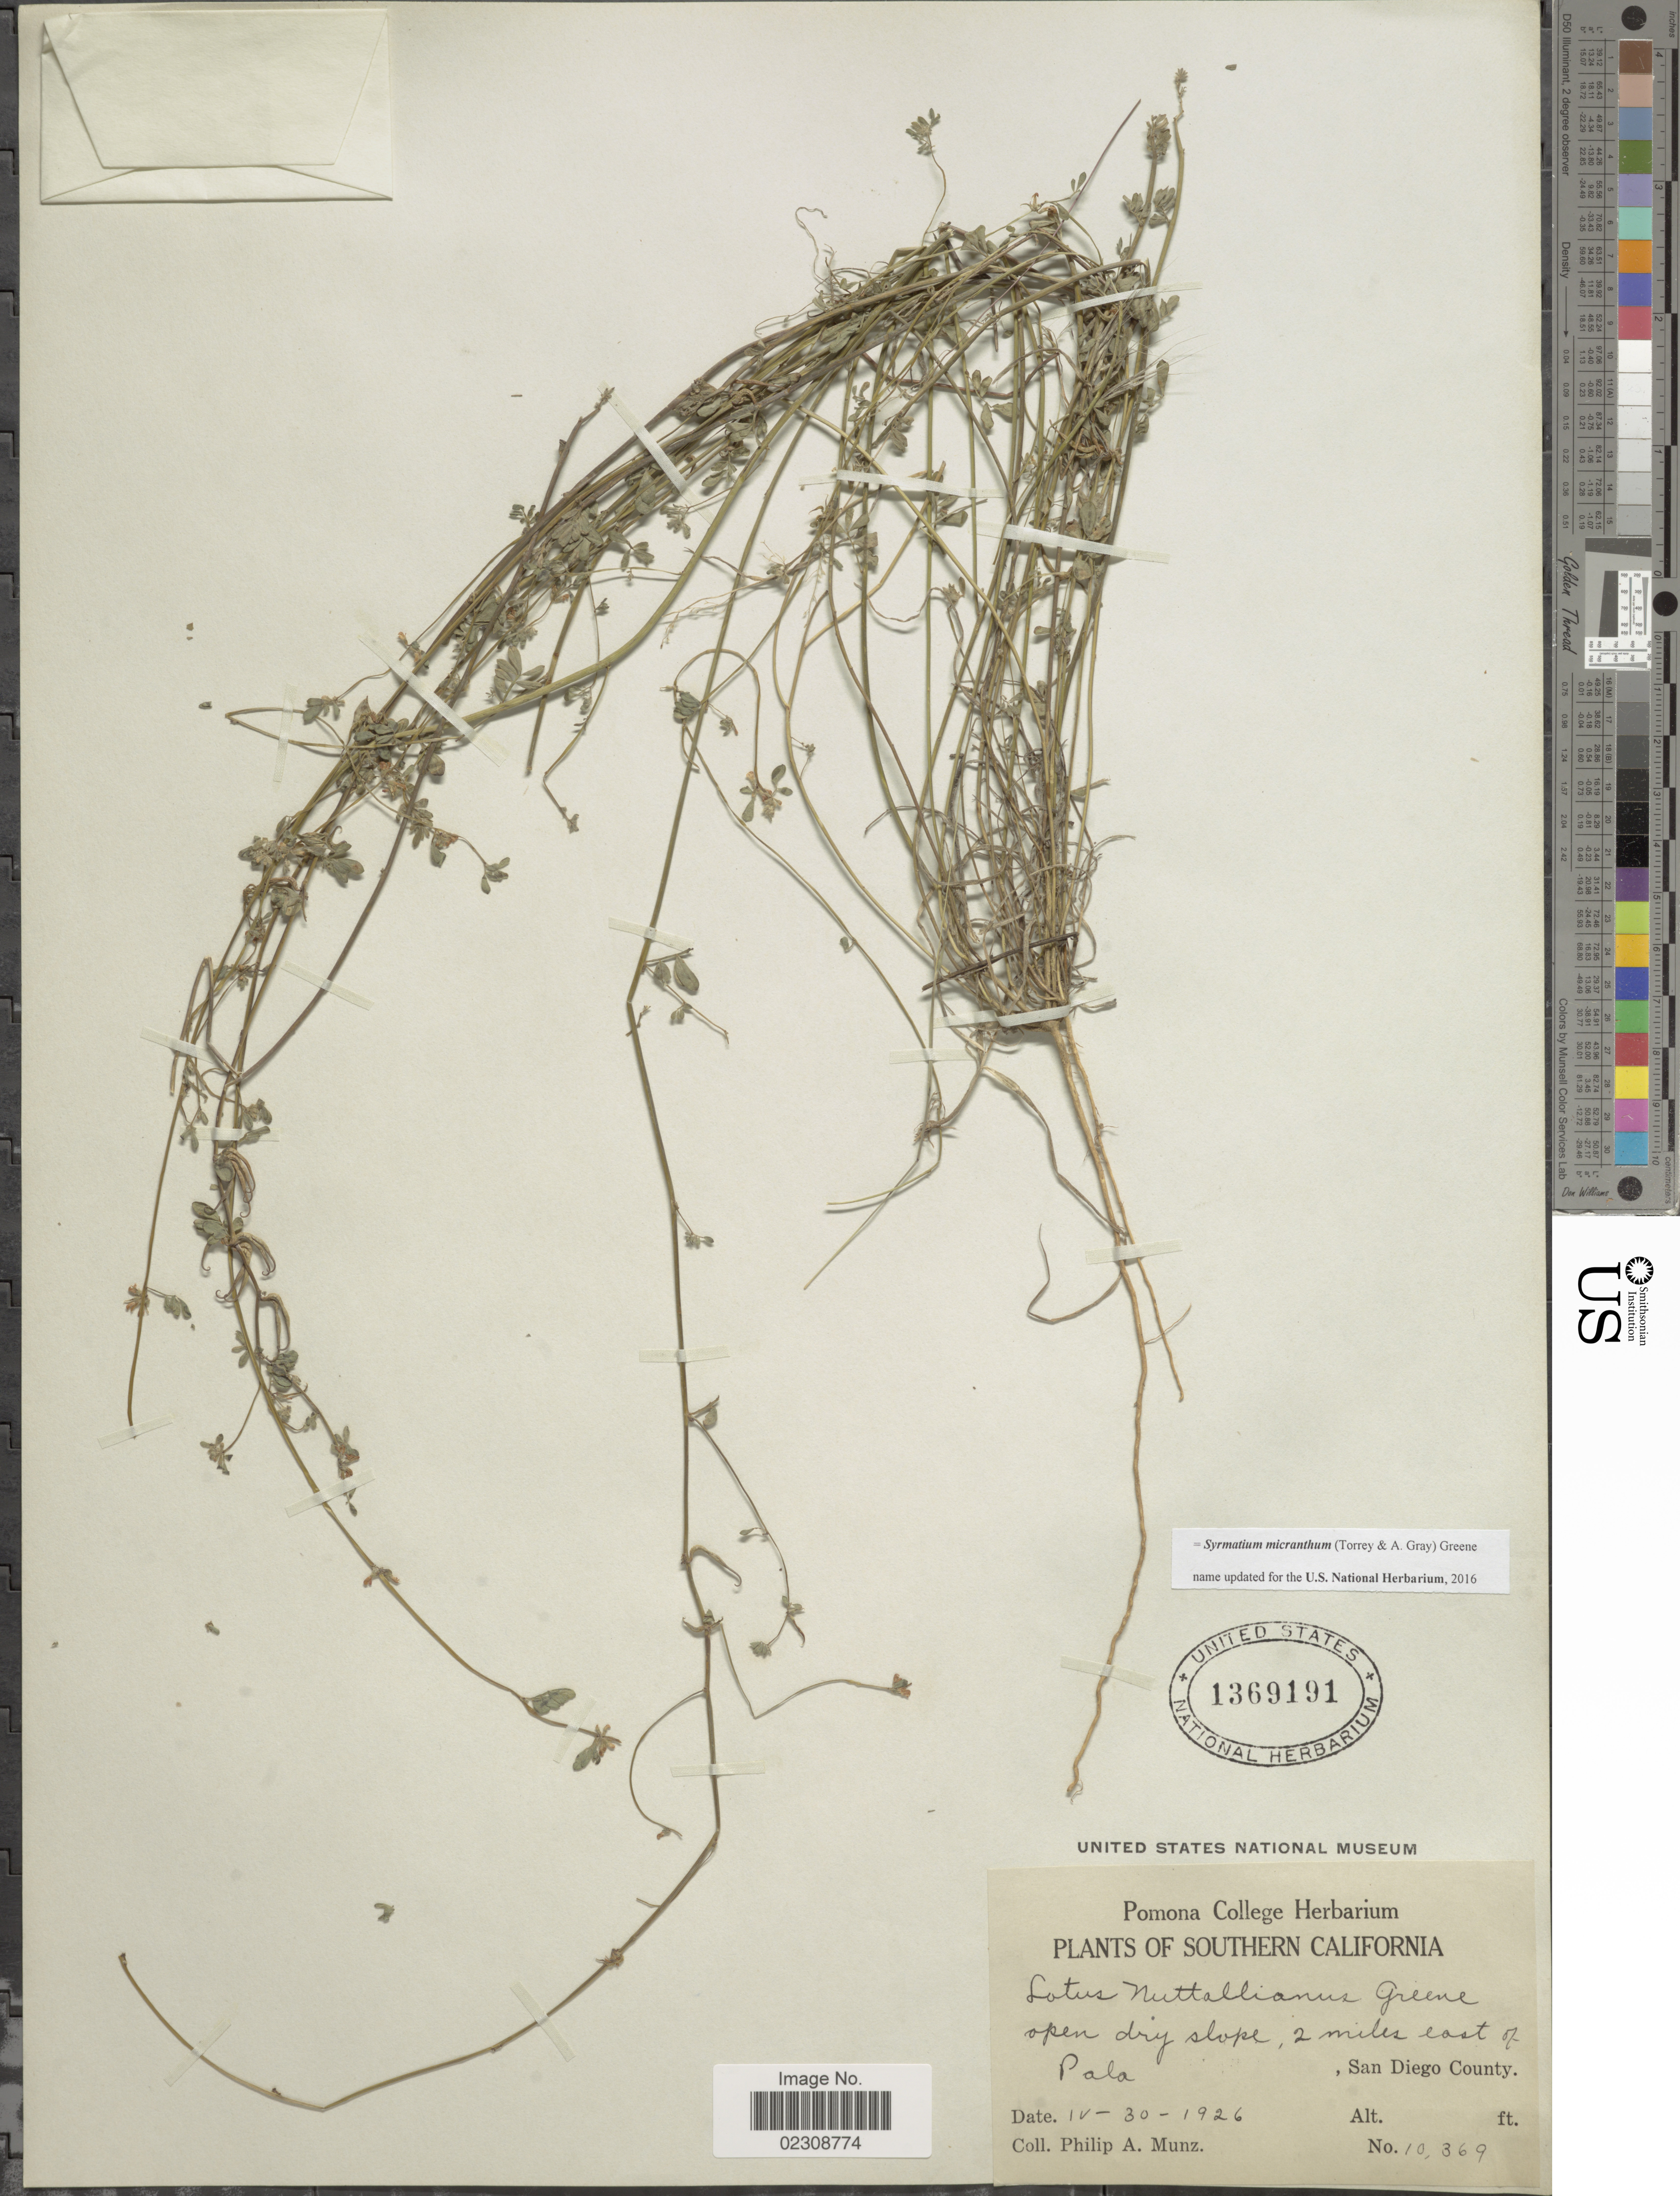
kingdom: Plantae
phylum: Tracheophyta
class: Magnoliopsida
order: Fabales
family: Fabaceae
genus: Syrmatium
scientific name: Syrmatium micranthum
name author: (Torr. & A. Gray) Greene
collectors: P. A. Munz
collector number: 10369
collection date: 1926-04-30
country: United States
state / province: California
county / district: San Diego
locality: Southern California. 2 miles east of Pala San Diego County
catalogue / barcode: US 1369191